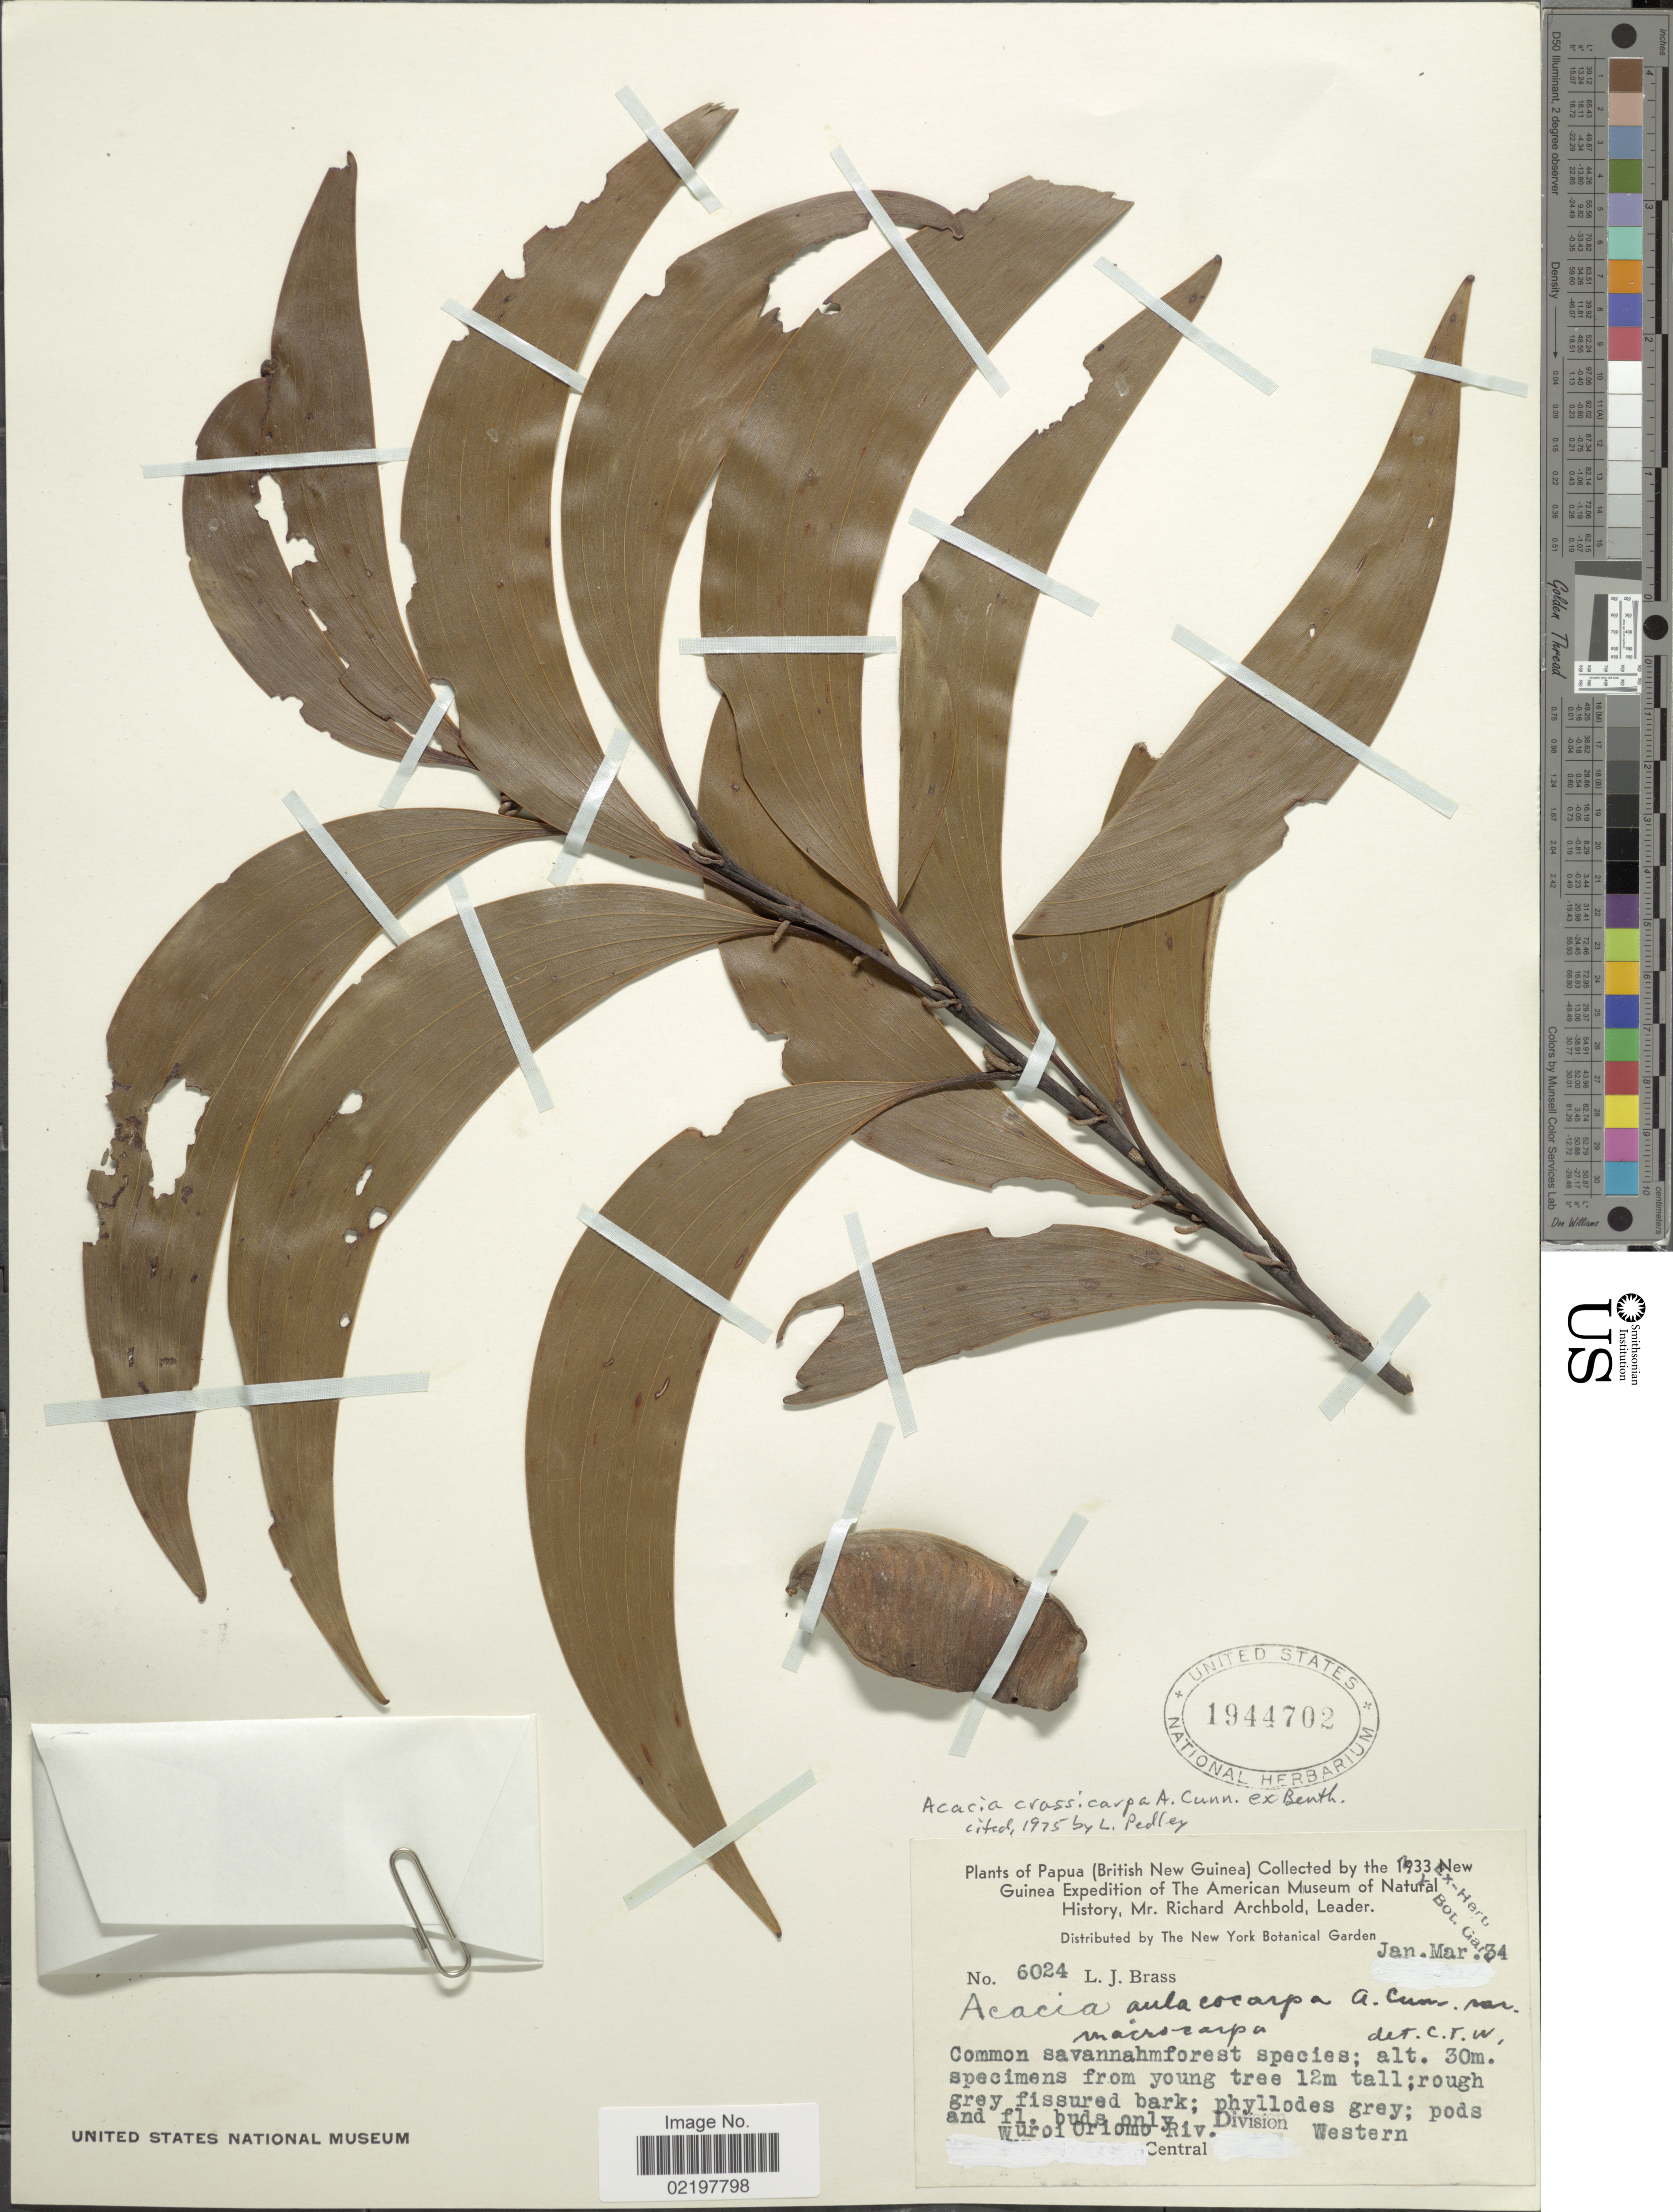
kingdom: Plantae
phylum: Tracheophyta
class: Magnoliopsida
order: Fabales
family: Fabaceae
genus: Acacia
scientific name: Acacia crassicarpa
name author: A. Cunn.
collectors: L. J. Brass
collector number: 6024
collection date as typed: Transcribed d/m/y: /1/34 to /3/34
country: Papua New Guinea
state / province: Manus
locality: Wuroi Oriomo Riv., Western Central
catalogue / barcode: US 1944702